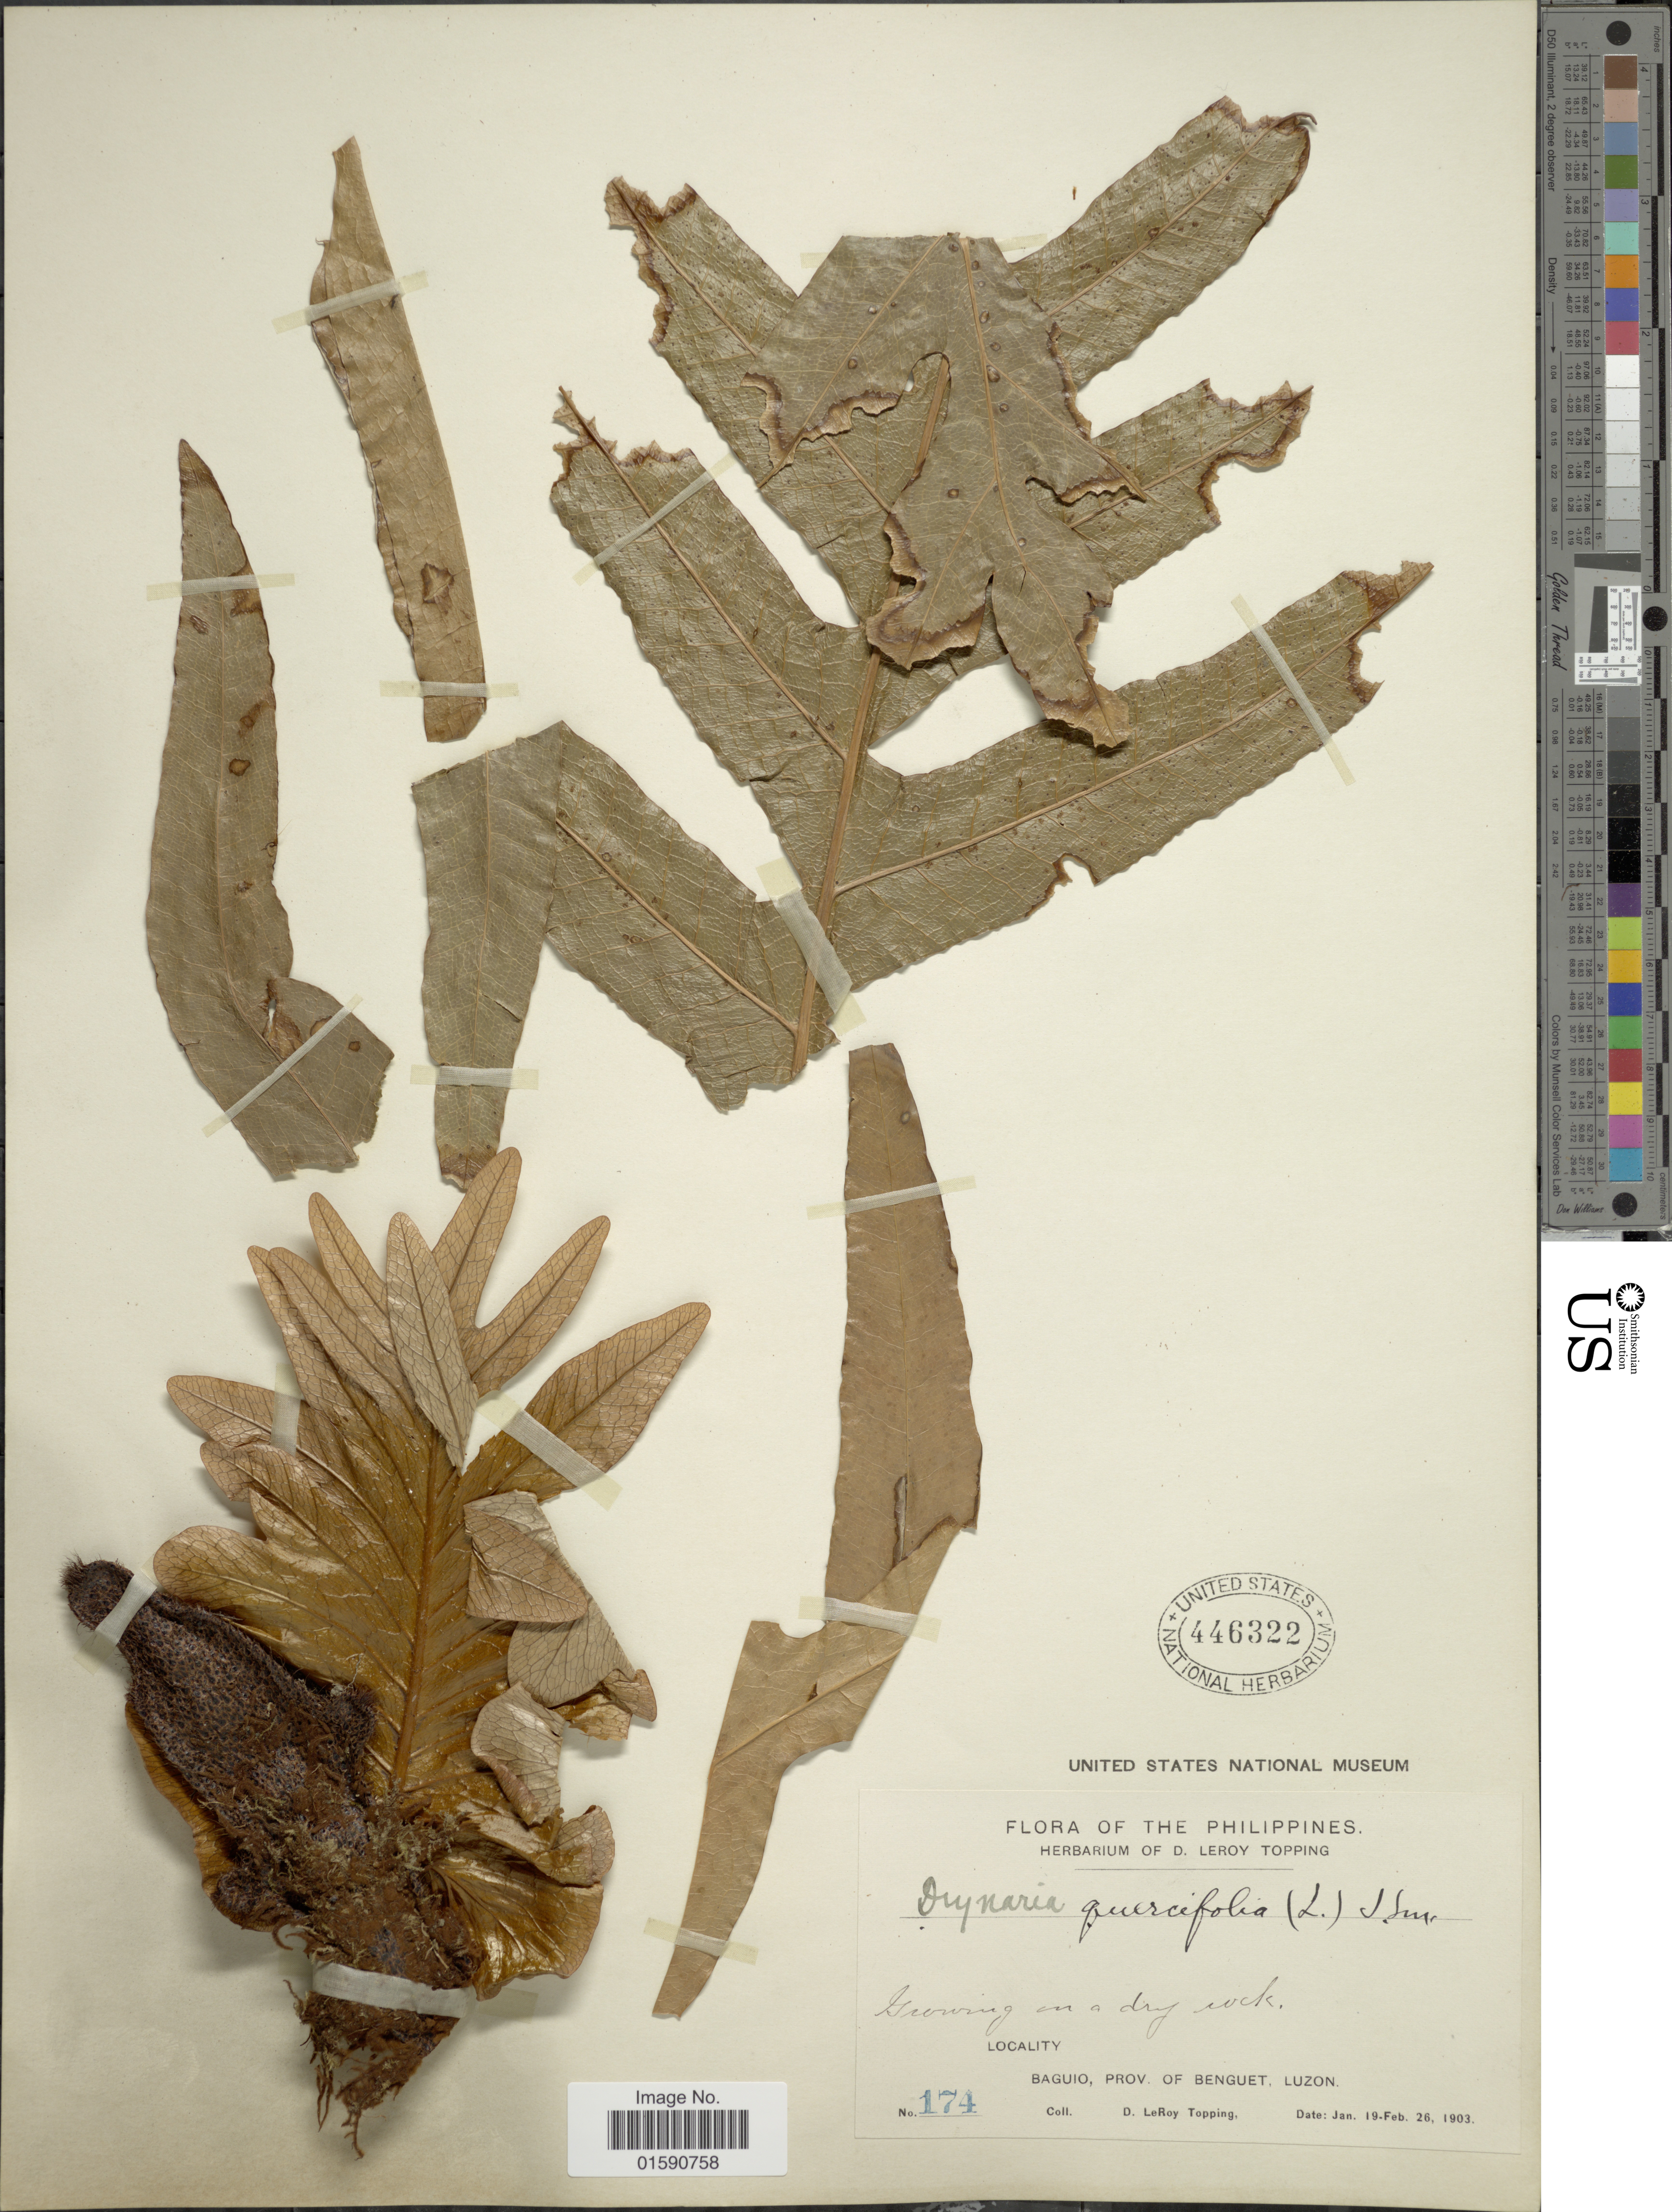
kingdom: Plantae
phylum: Tracheophyta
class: Polypodiopsida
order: Polypodiales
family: Polypodiaceae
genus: Drynaria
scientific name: Drynaria quercifolia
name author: (L.) J. Sm.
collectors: D. L. Topping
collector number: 174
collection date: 1903-01-19/1903-02-26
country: Philippines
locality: Baguio, Prov. of Benguet, Luzon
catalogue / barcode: US 446322